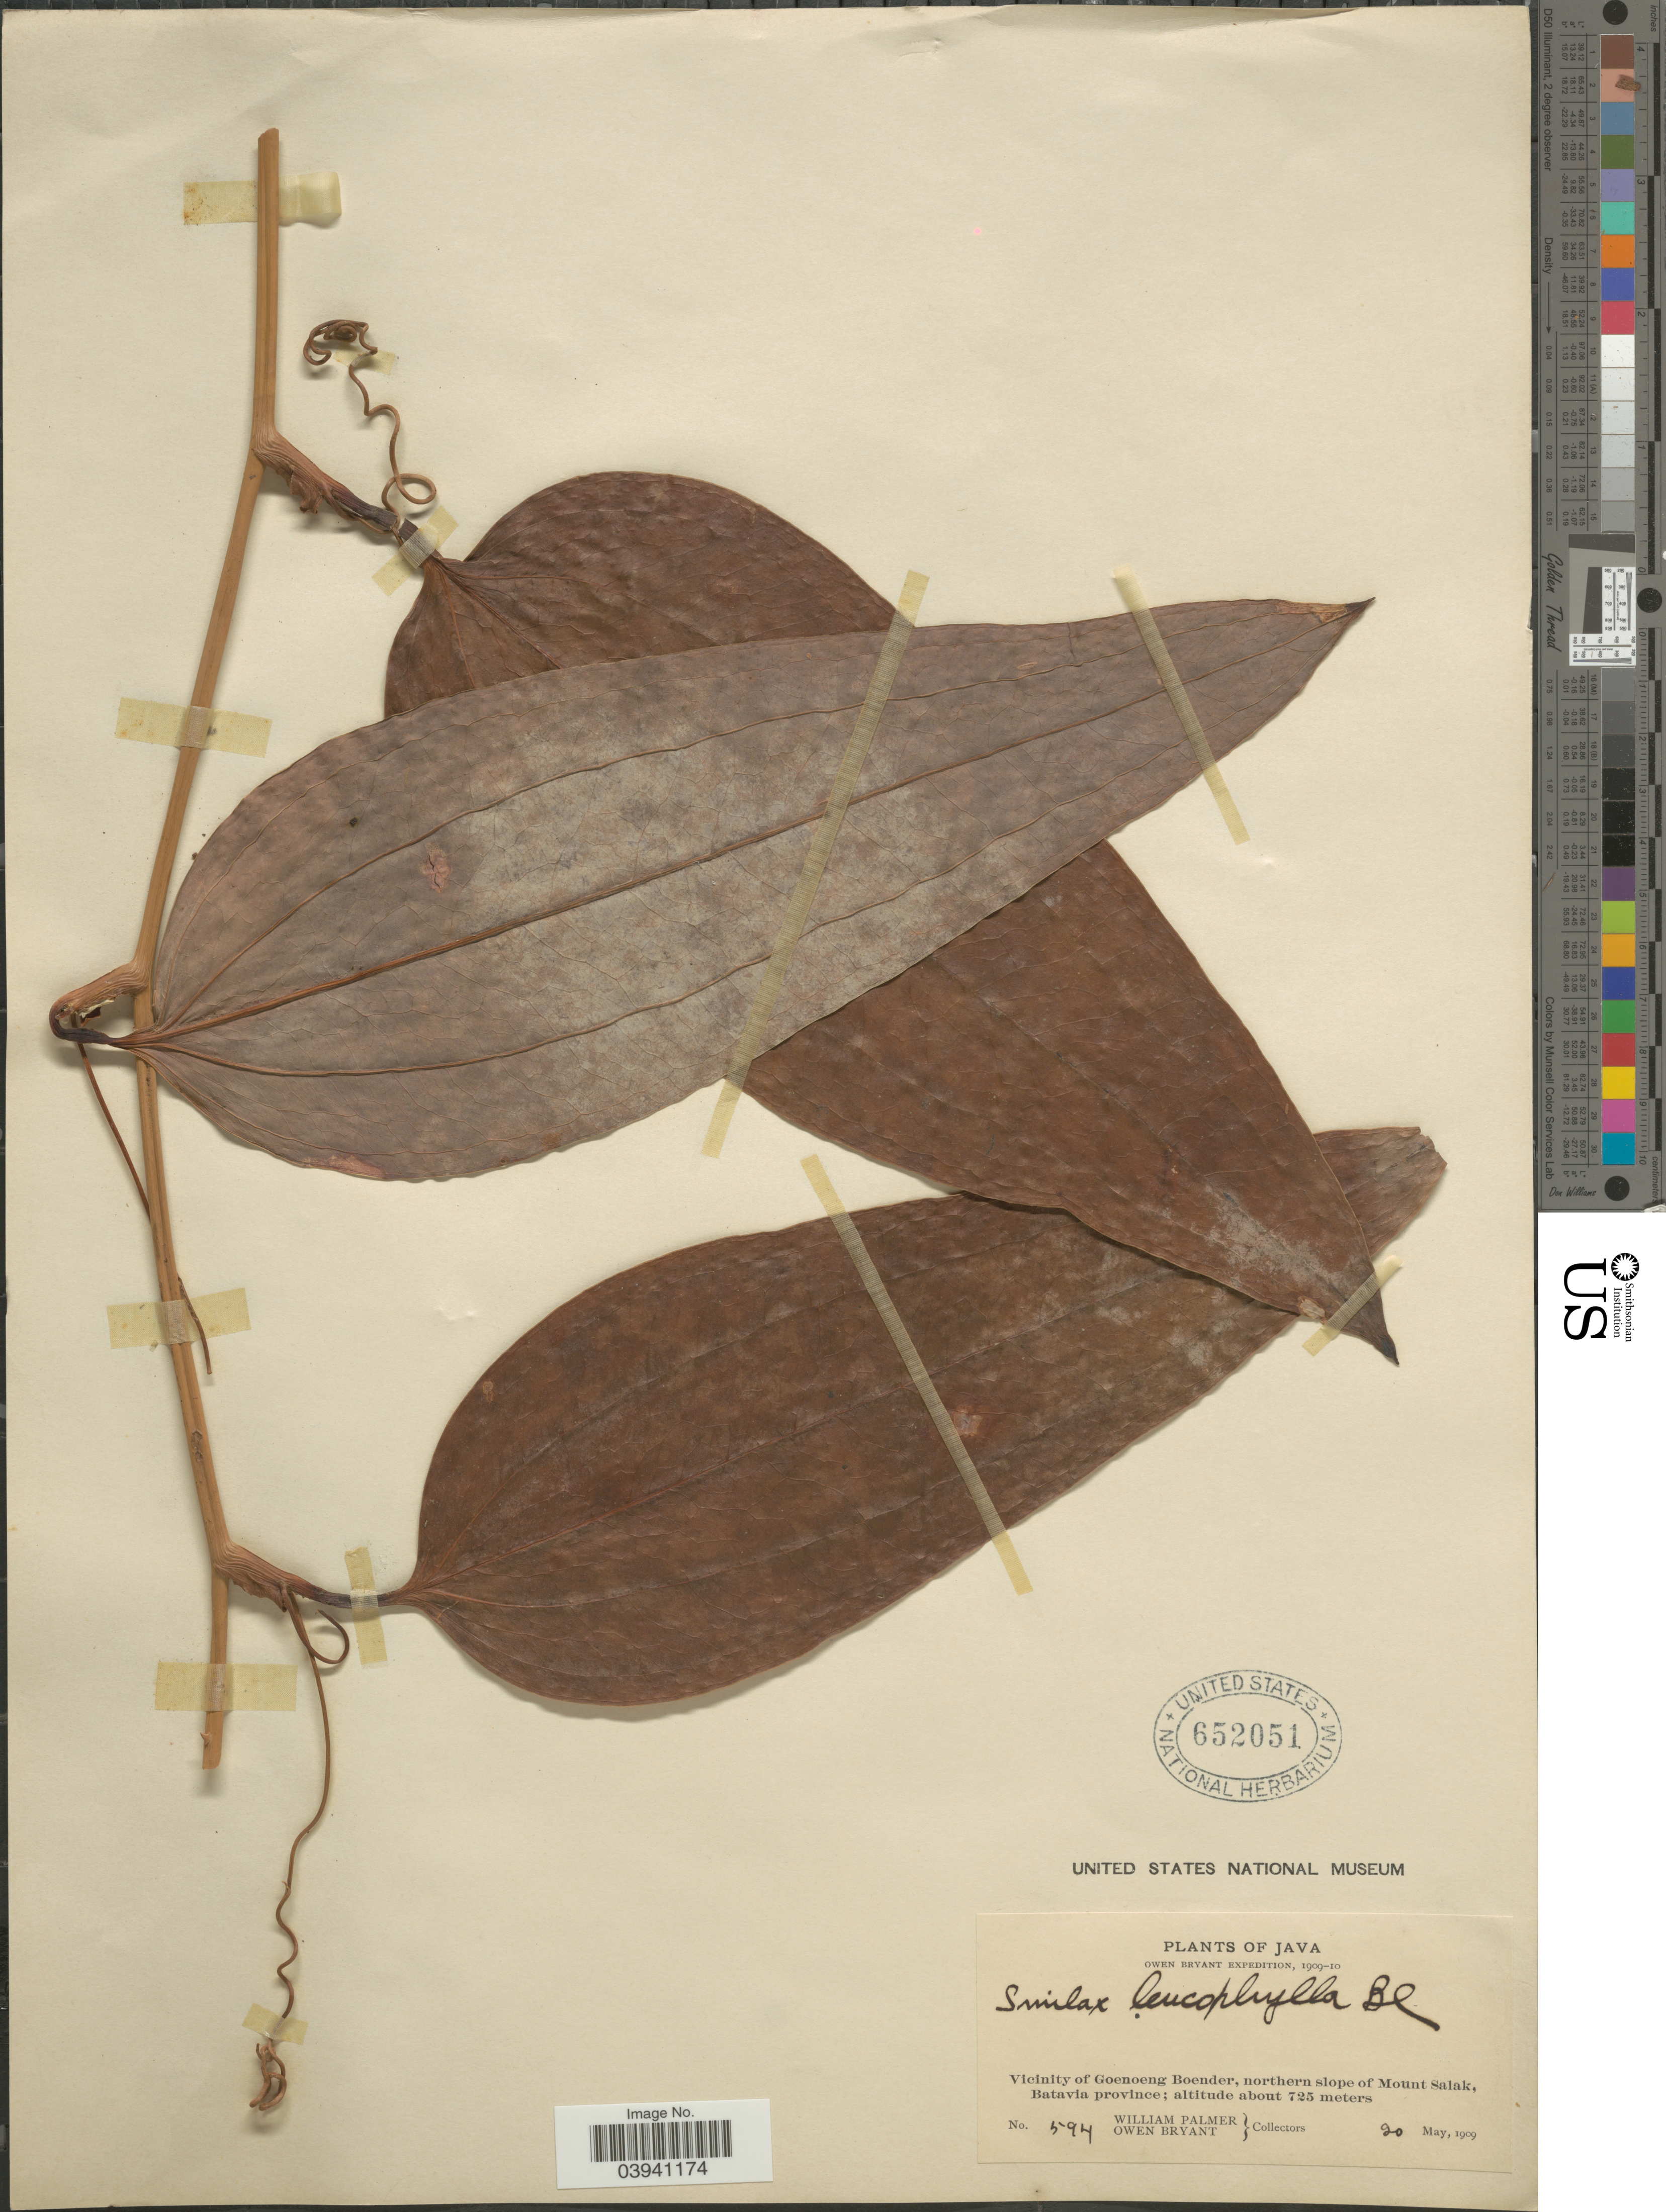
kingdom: Plantae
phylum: Tracheophyta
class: Liliopsida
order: Liliales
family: Smilacaceae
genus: Smilax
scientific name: Smilax leucophylla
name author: Blume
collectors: W. Palmer & O. Bryant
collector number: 594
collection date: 1909-05-20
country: Indonesia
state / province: Java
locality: Vicinity of Goenoeng Boender, northern slope of Mount Salak, Batavia province.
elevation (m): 725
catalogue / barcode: US 652051